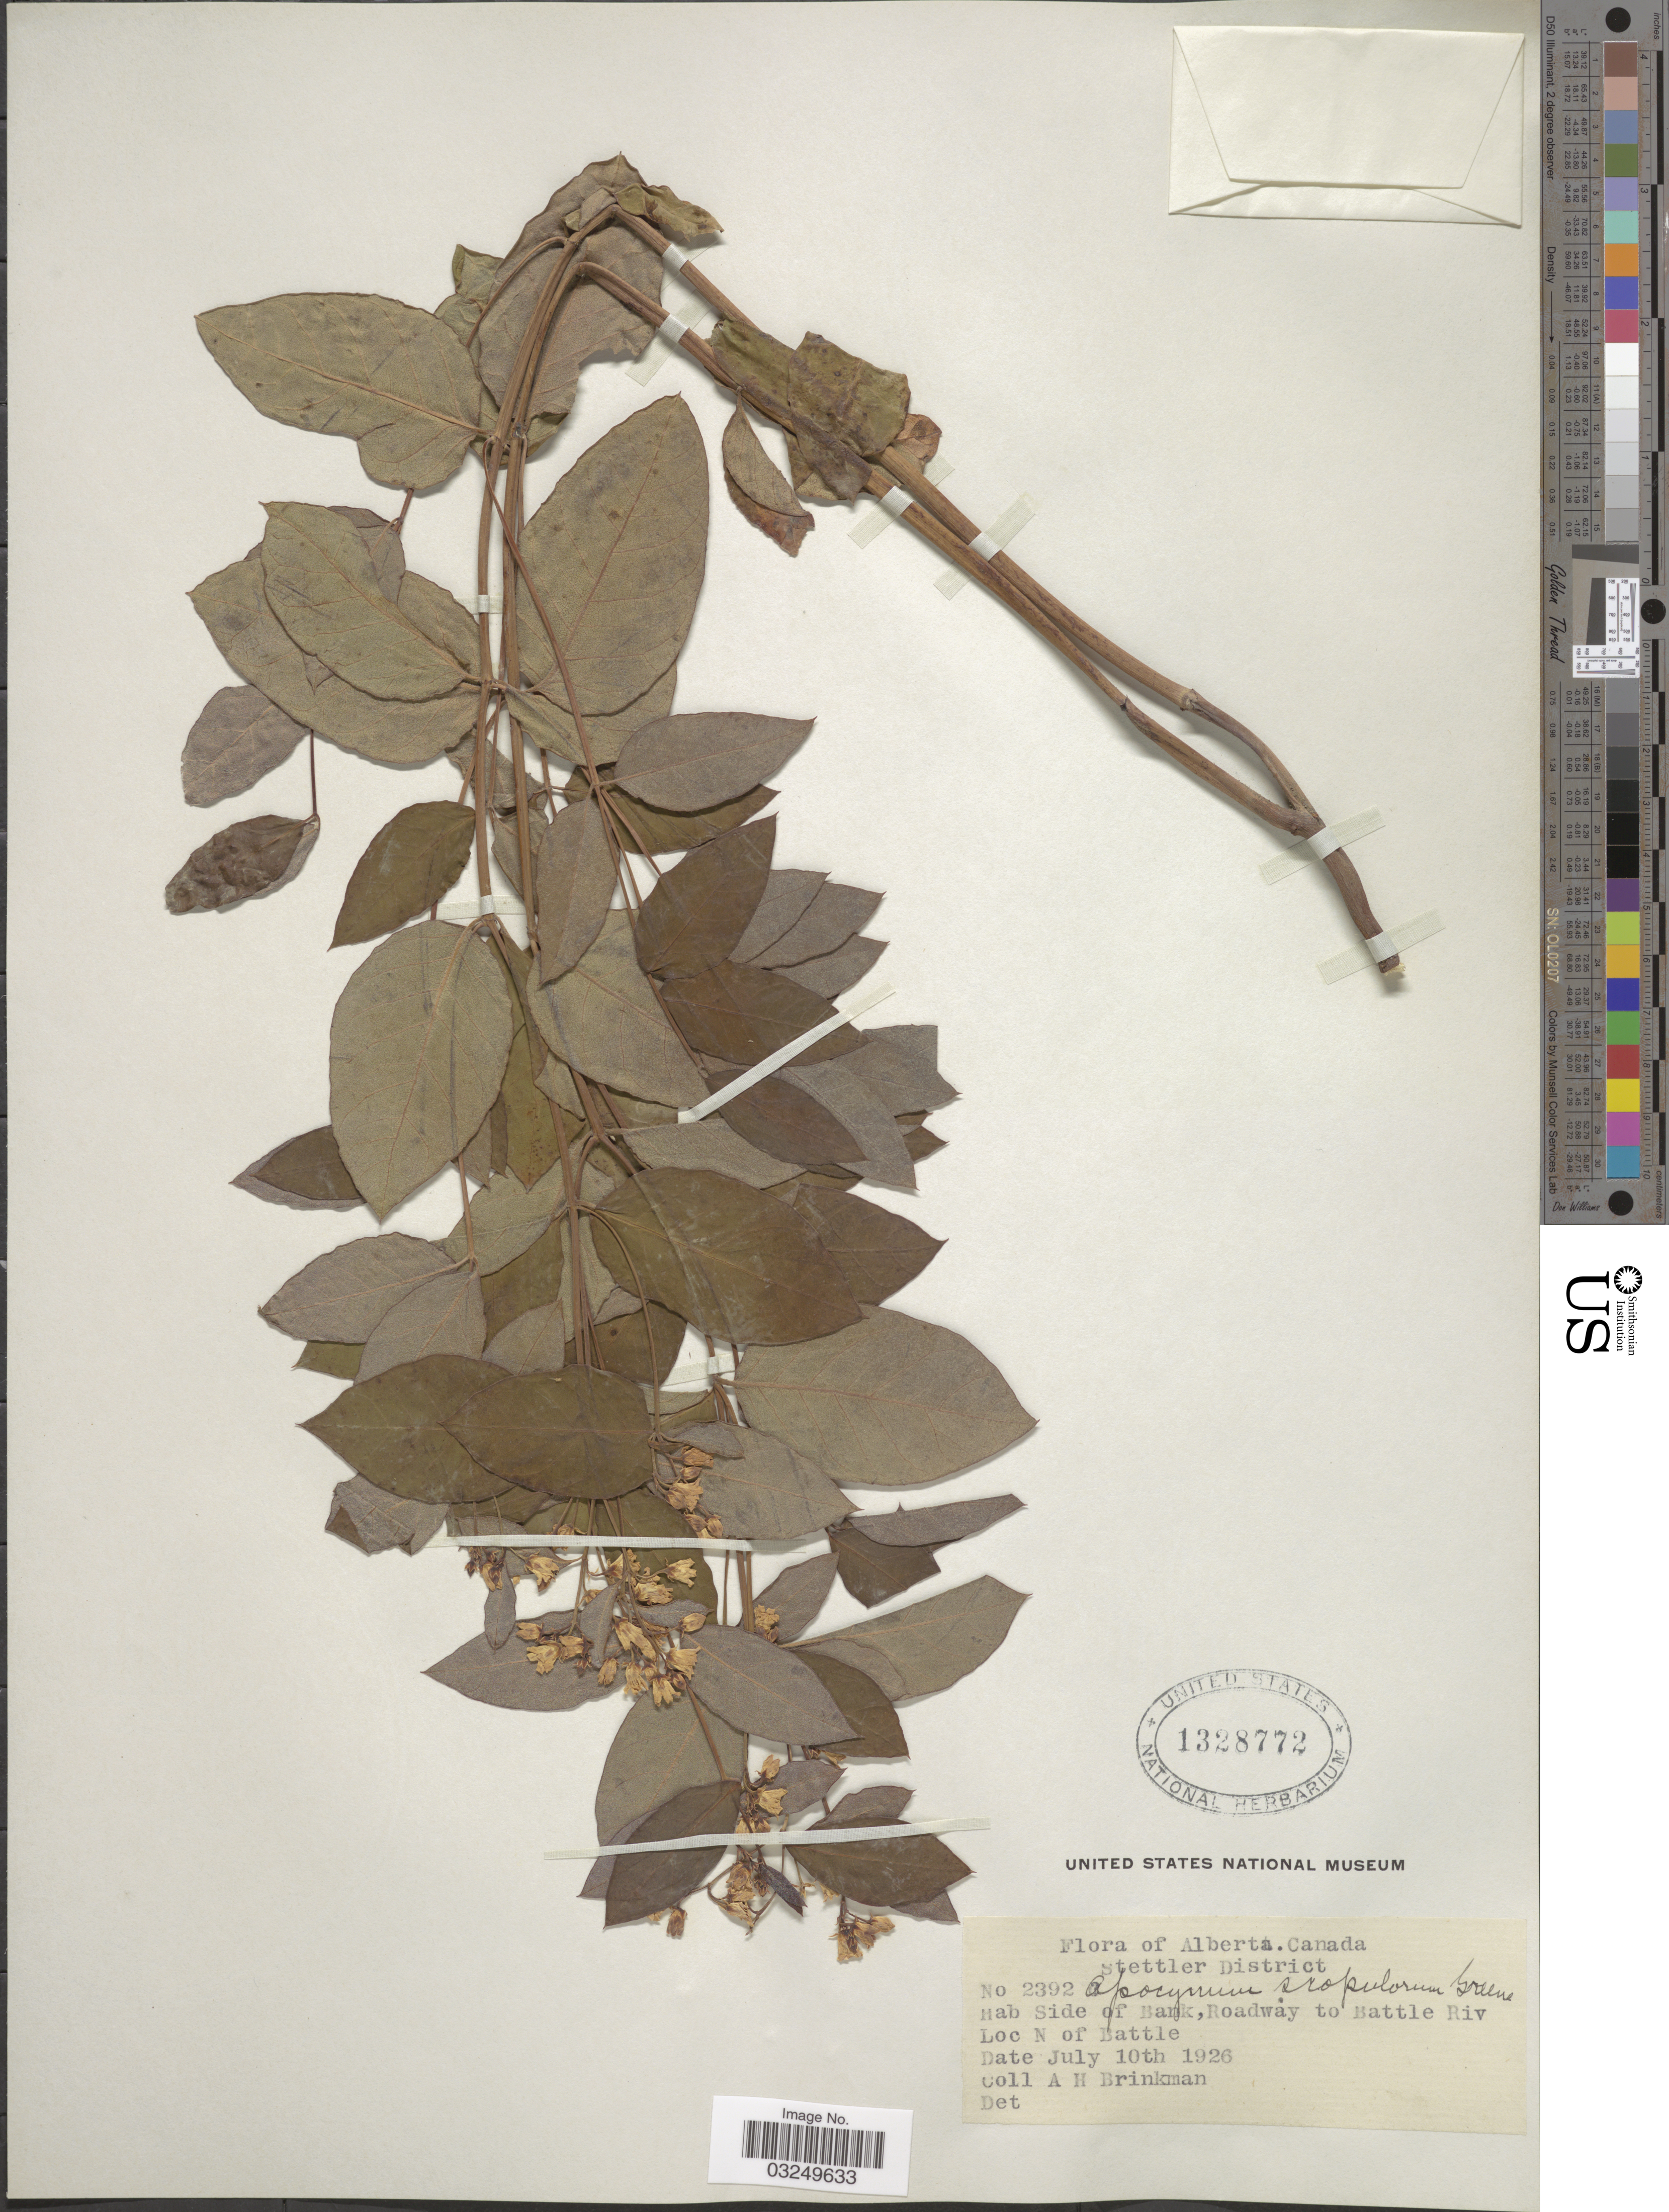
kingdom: Plantae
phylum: Tracheophyta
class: Magnoliopsida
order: Gentianales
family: Apocynaceae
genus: Apocynum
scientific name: Apocynum androsaemifolium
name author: L.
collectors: A. Brinkman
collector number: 2392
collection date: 1926-07-10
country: Canada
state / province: Alberta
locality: Stettler District. Side of Bank, Roadway to Battle Riv. N of Battle.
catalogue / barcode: US 1328772